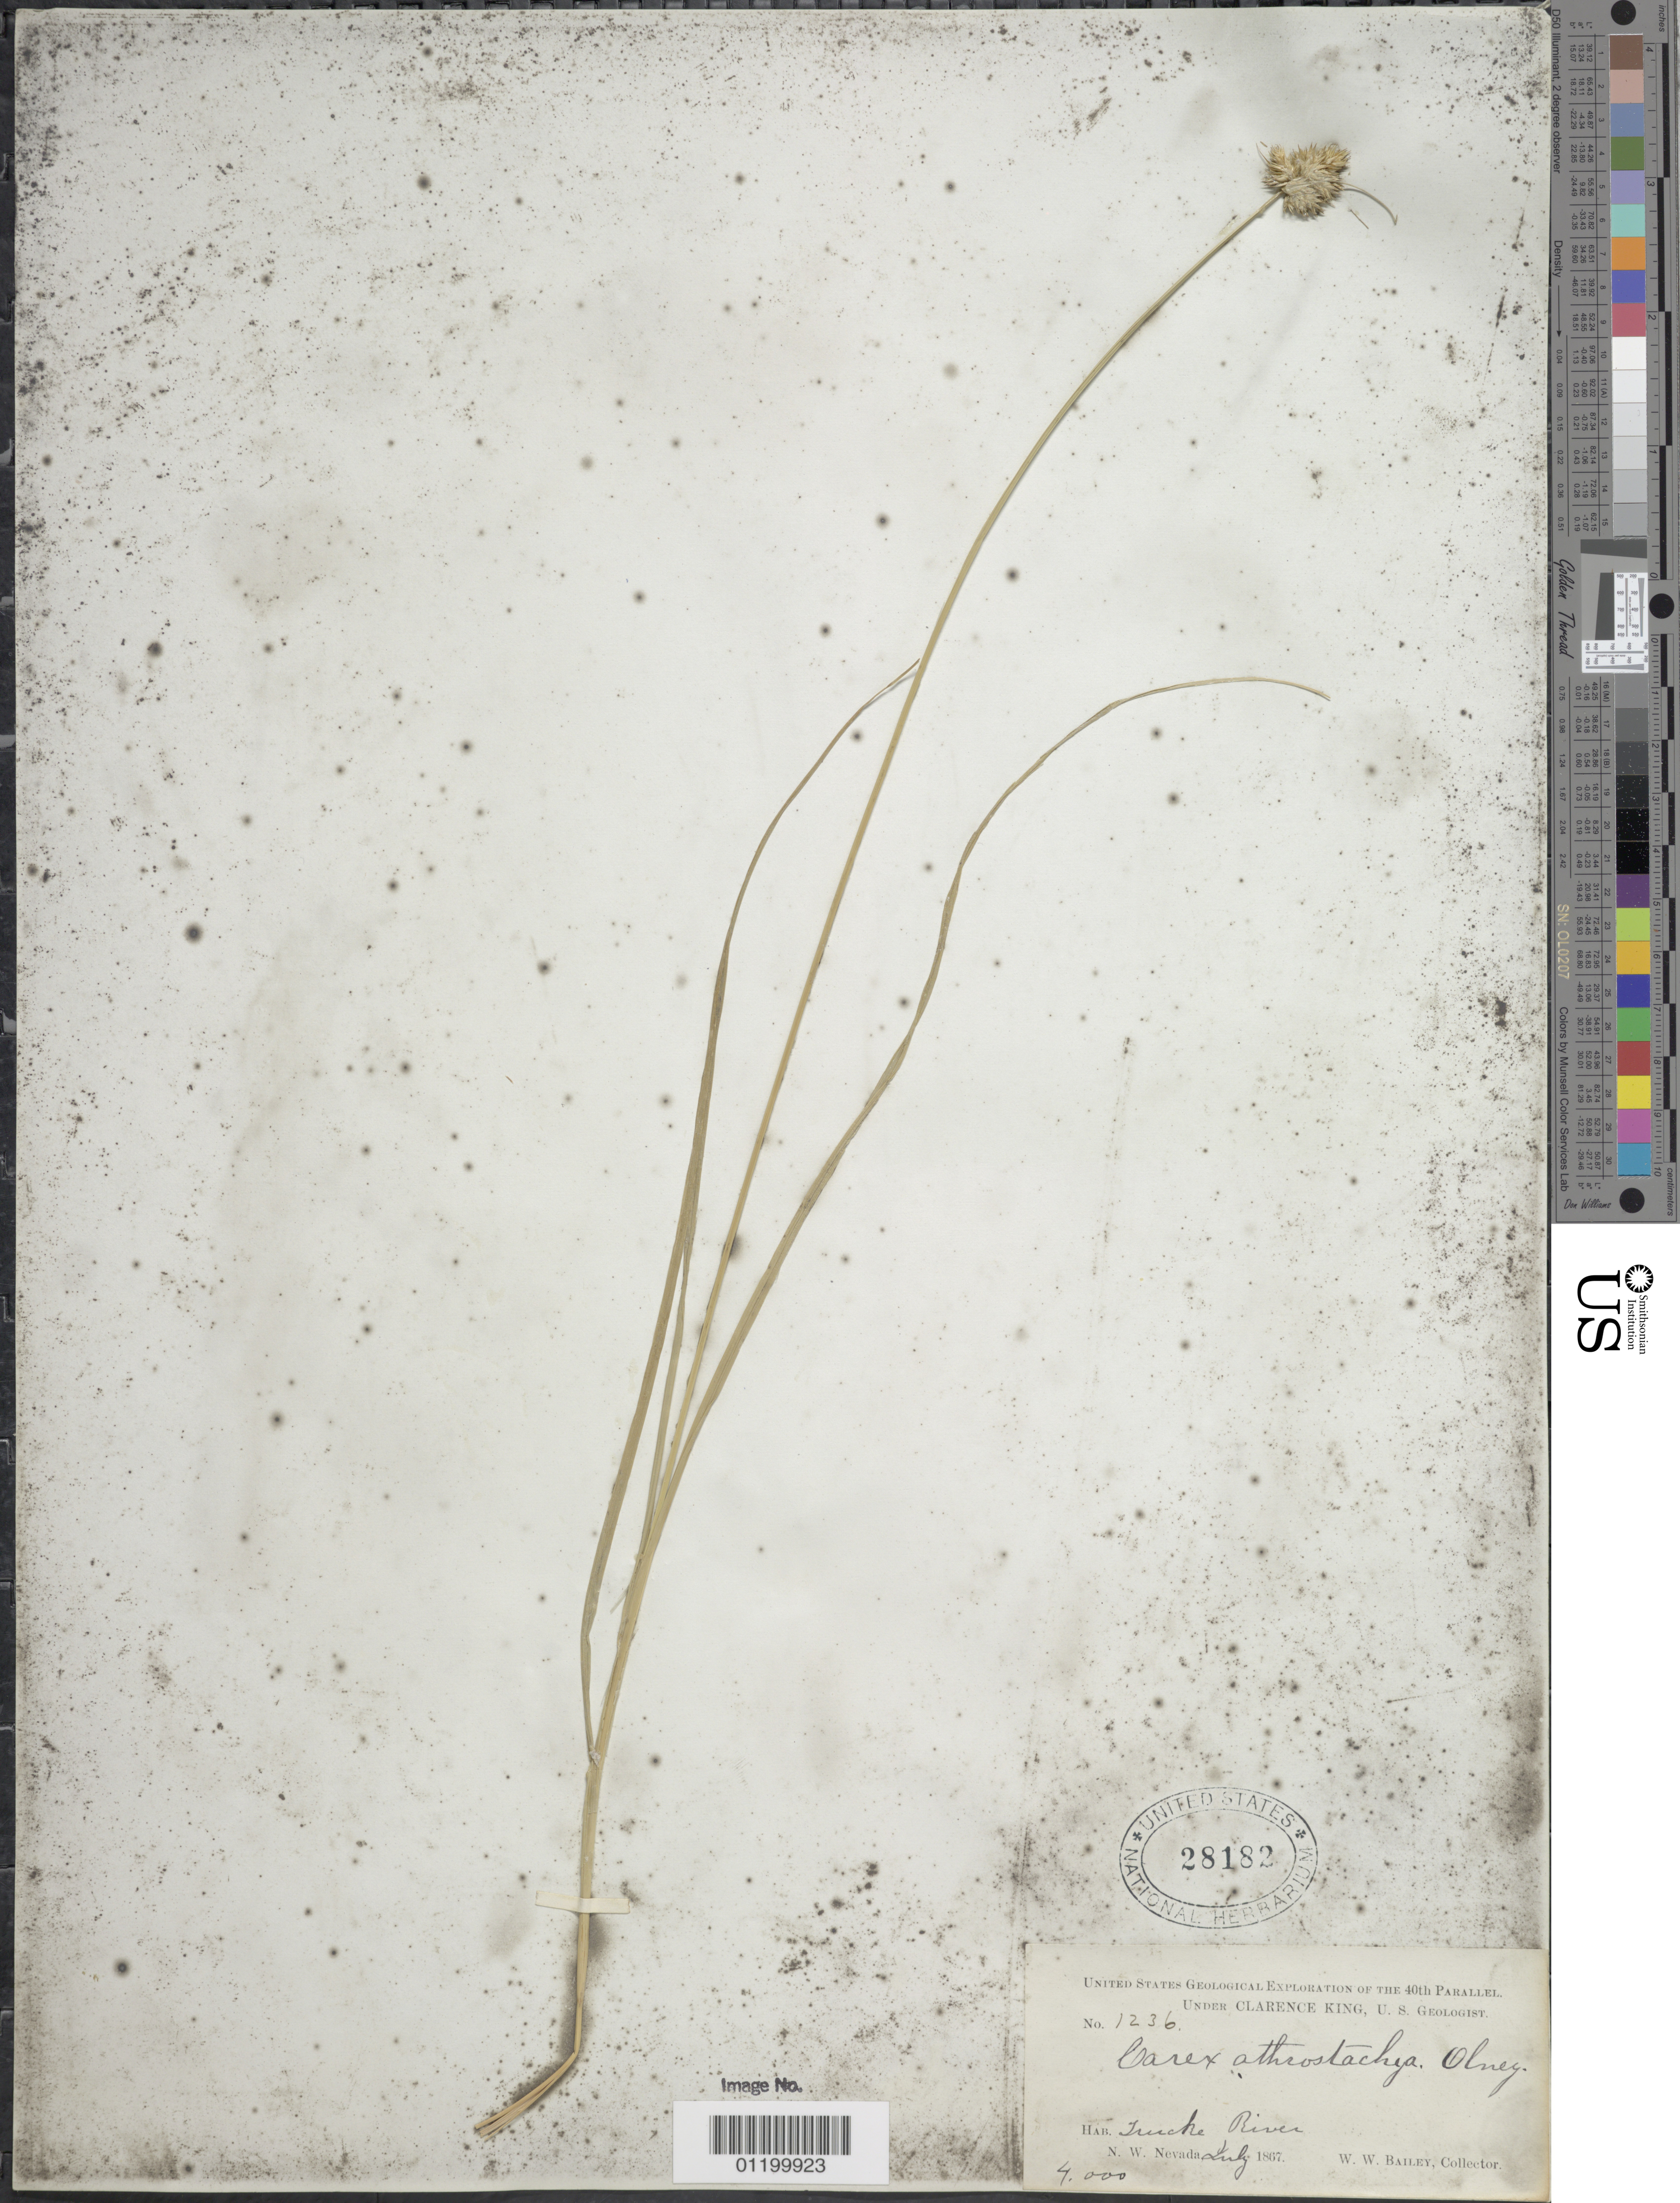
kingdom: Plantae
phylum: Tracheophyta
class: Liliopsida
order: Poales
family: Cyperaceae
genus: Carex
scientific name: Carex athrostachya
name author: Olney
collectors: W. W. Bailey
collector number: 1236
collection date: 1867-07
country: United States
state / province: Nevada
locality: Truckee Valley, N.W. Nevada.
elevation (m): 1219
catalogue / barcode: US 28182